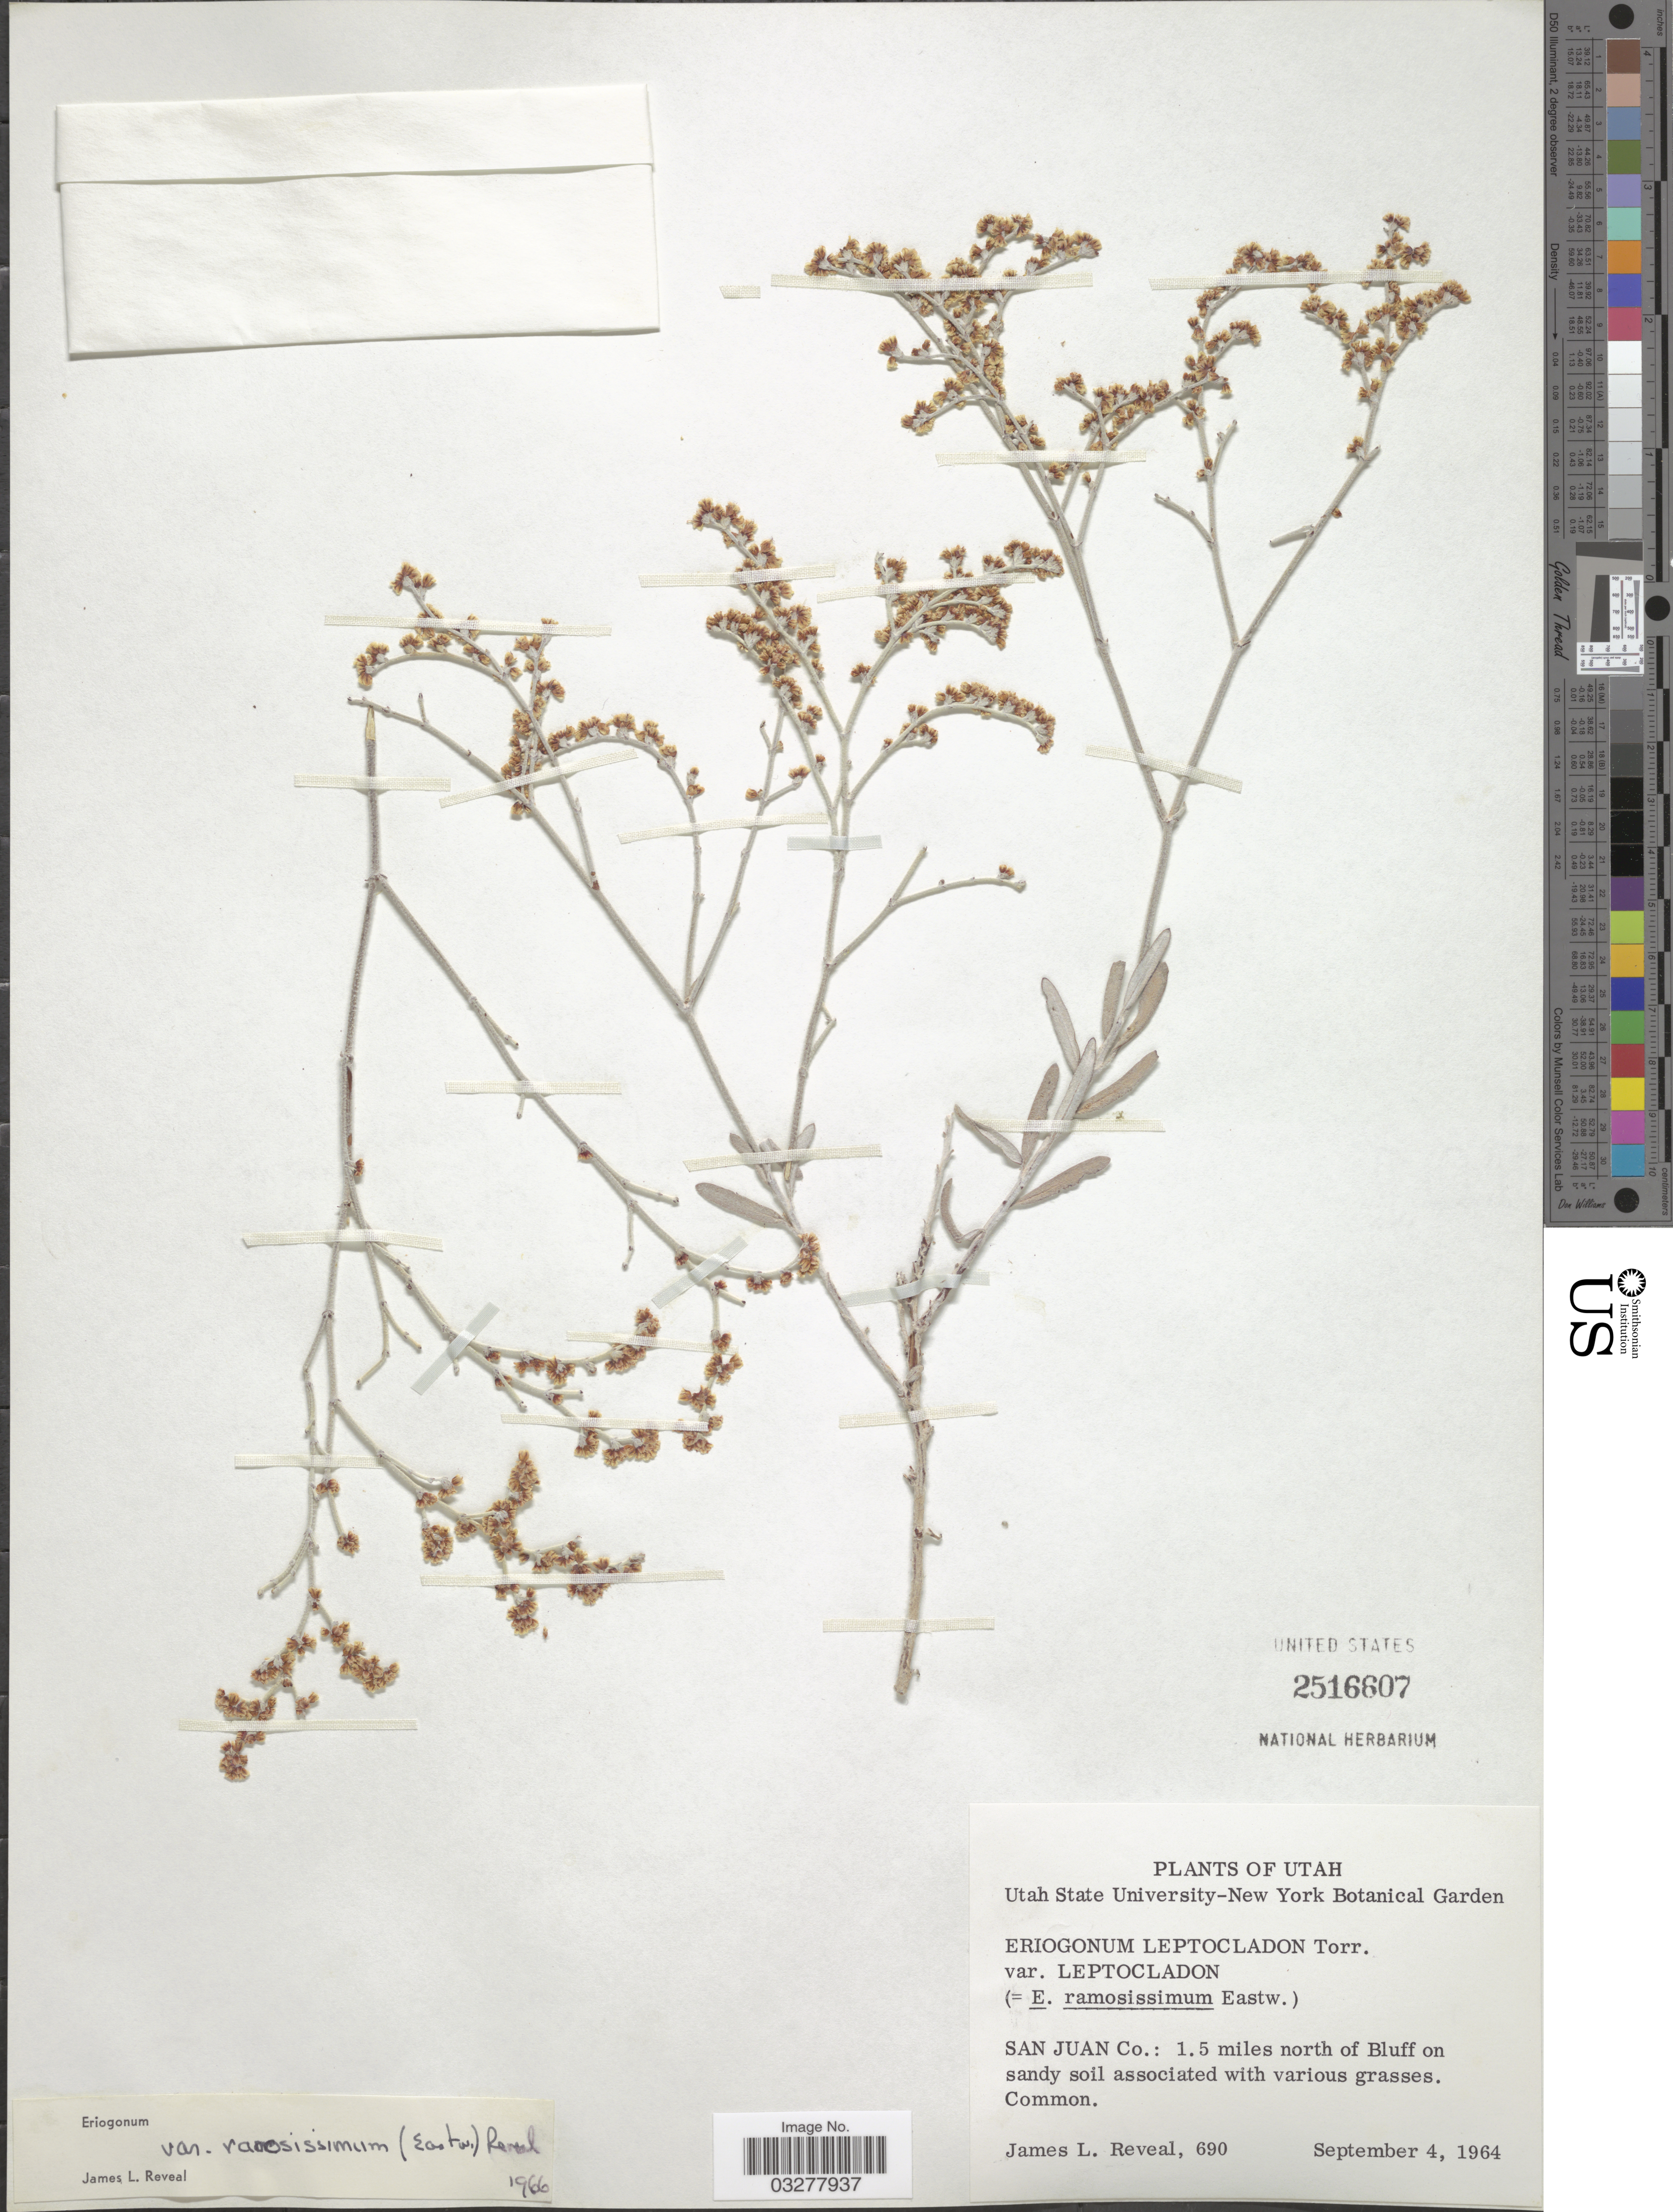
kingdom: Plantae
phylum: Tracheophyta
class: Magnoliopsida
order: Caryophyllales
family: Polygonaceae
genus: Eriogonum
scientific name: Eriogonum leptocladon var. ramosissimum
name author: (Eastw.) Reveal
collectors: J. L. Reveal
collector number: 690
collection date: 1964-09-04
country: United States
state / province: Utah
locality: San Juan Co.: 1.5 miles north of Bluff.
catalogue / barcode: US 2516607